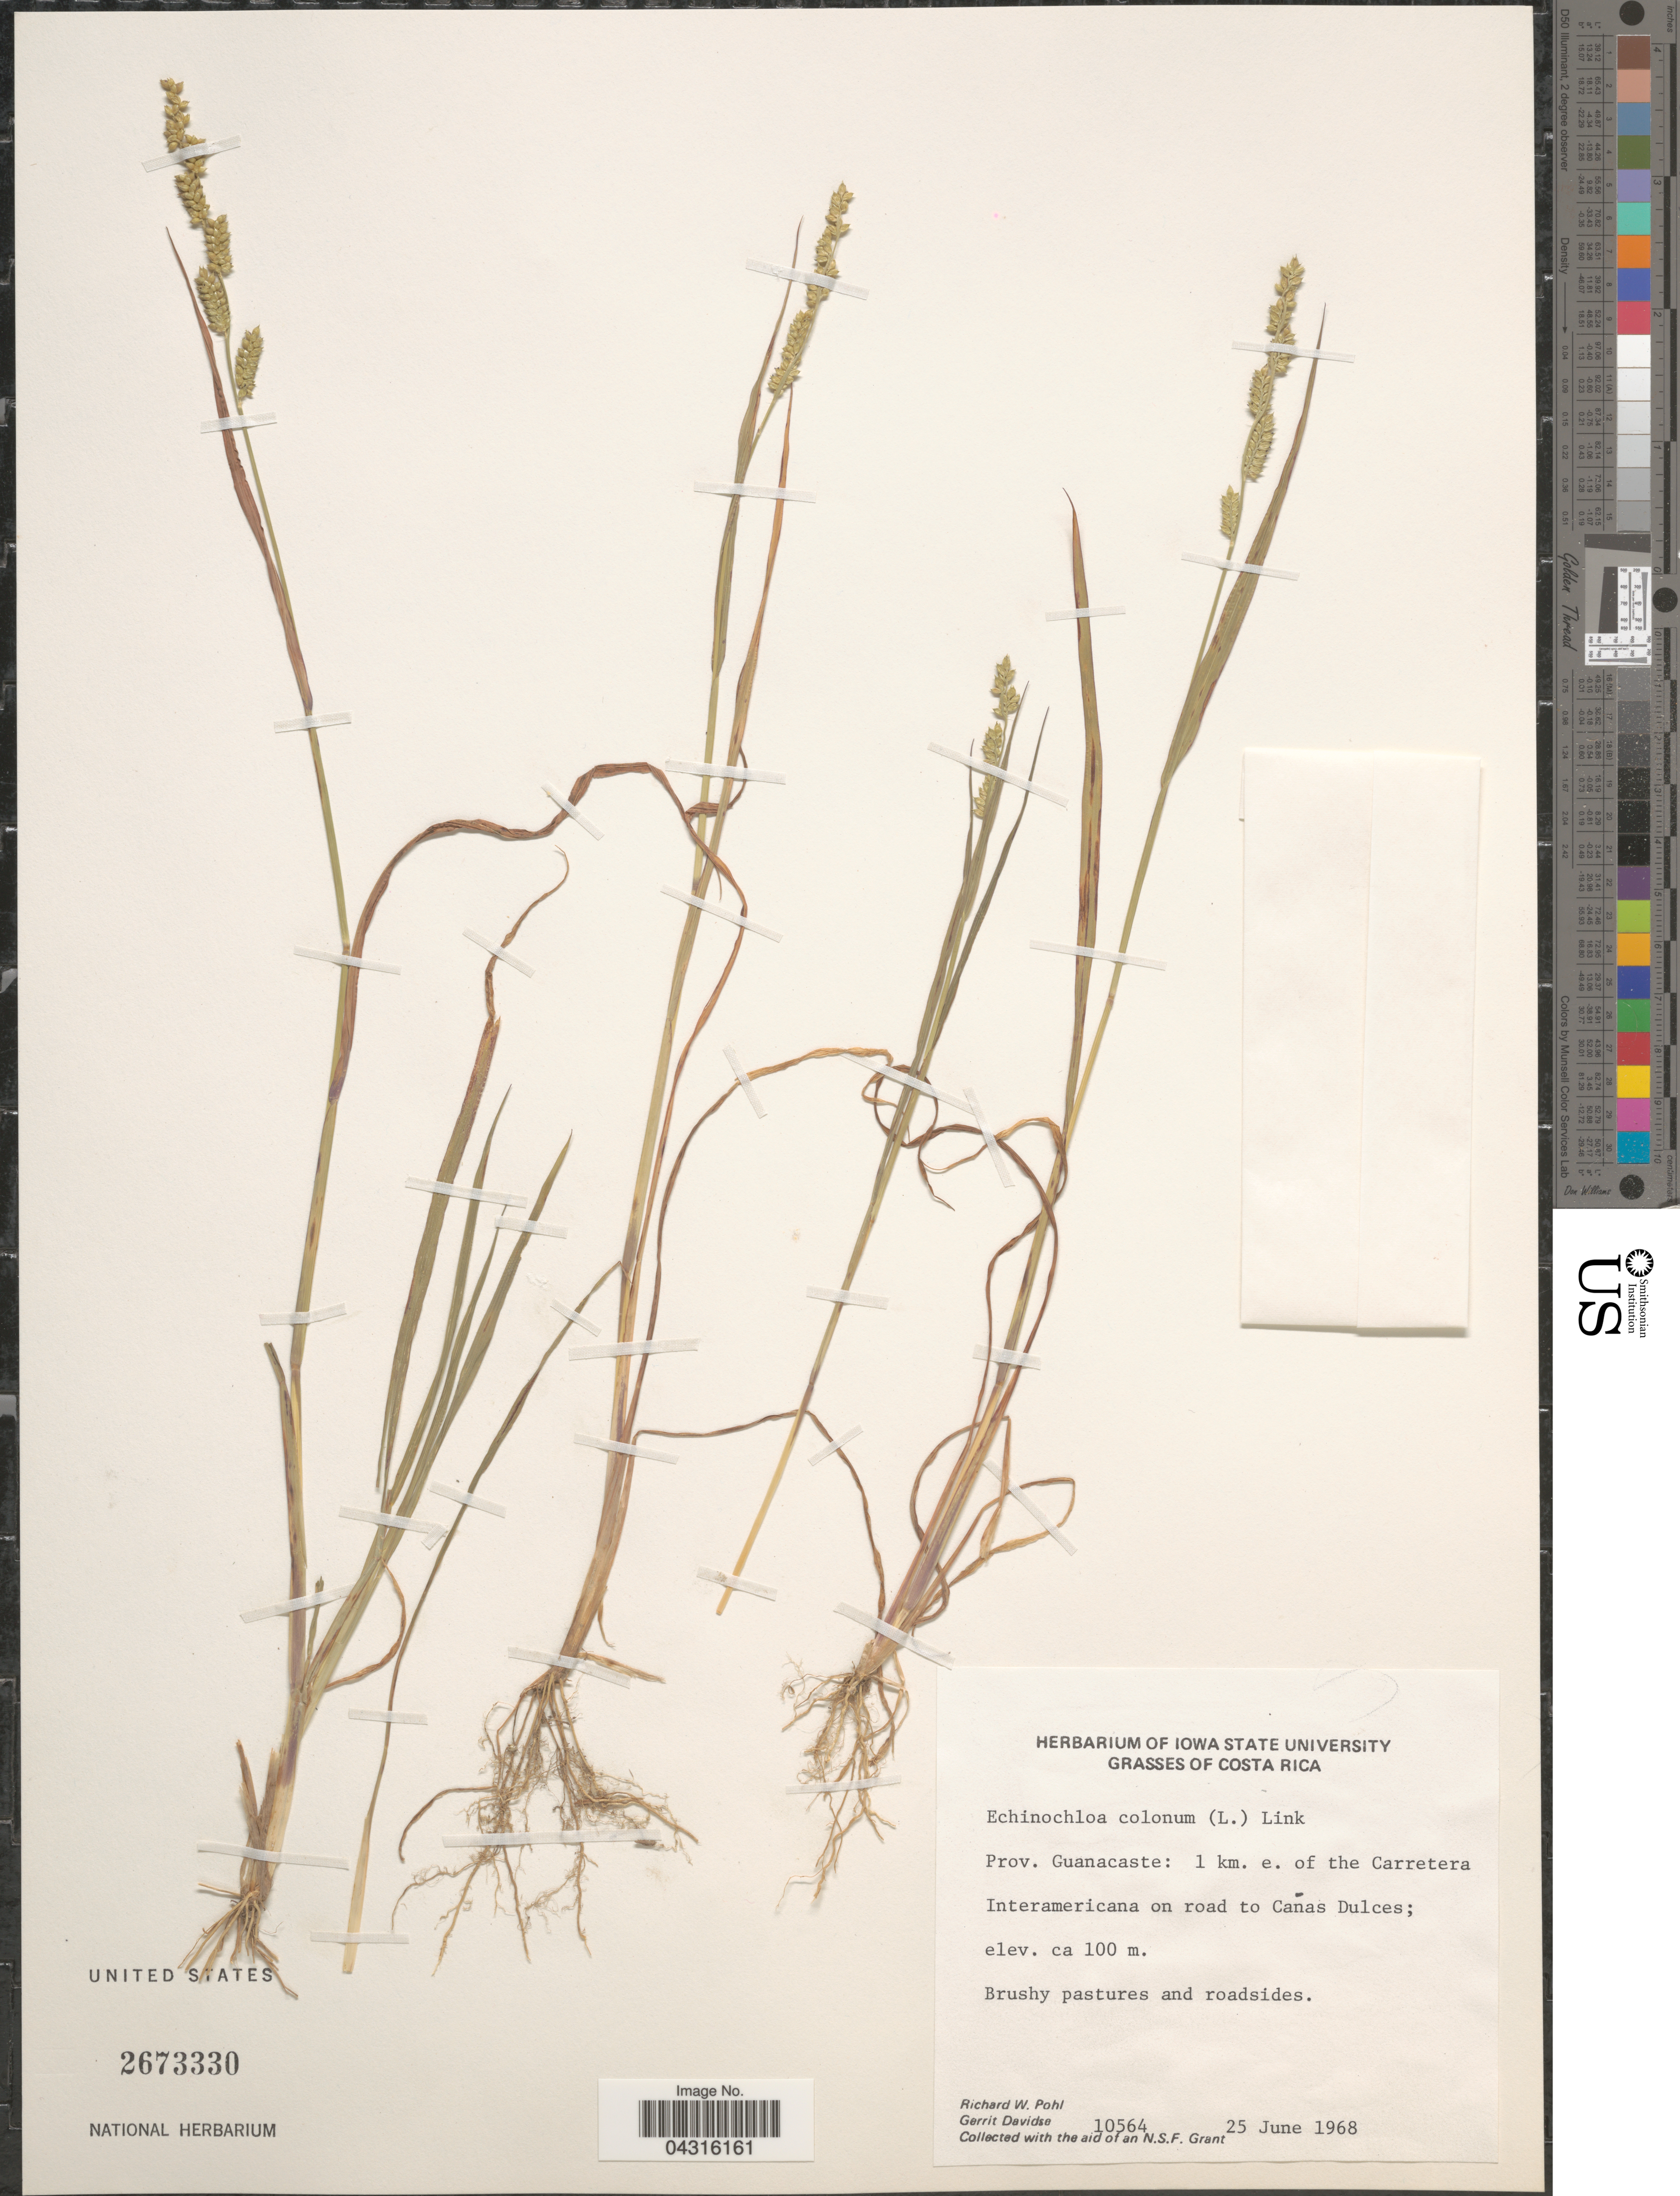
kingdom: Plantae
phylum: Tracheophyta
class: Liliopsida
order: Poales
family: Poaceae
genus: Echinochloa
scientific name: Echinochloa colona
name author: (L.) Link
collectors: R. W. Pohl & G. Davidse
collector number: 10561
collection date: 1968-06-25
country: Costa Rica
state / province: Guanacaste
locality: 1 km. e. of the Carretera Interamericana on road to Canas Dulces.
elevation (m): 100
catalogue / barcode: US 2673330